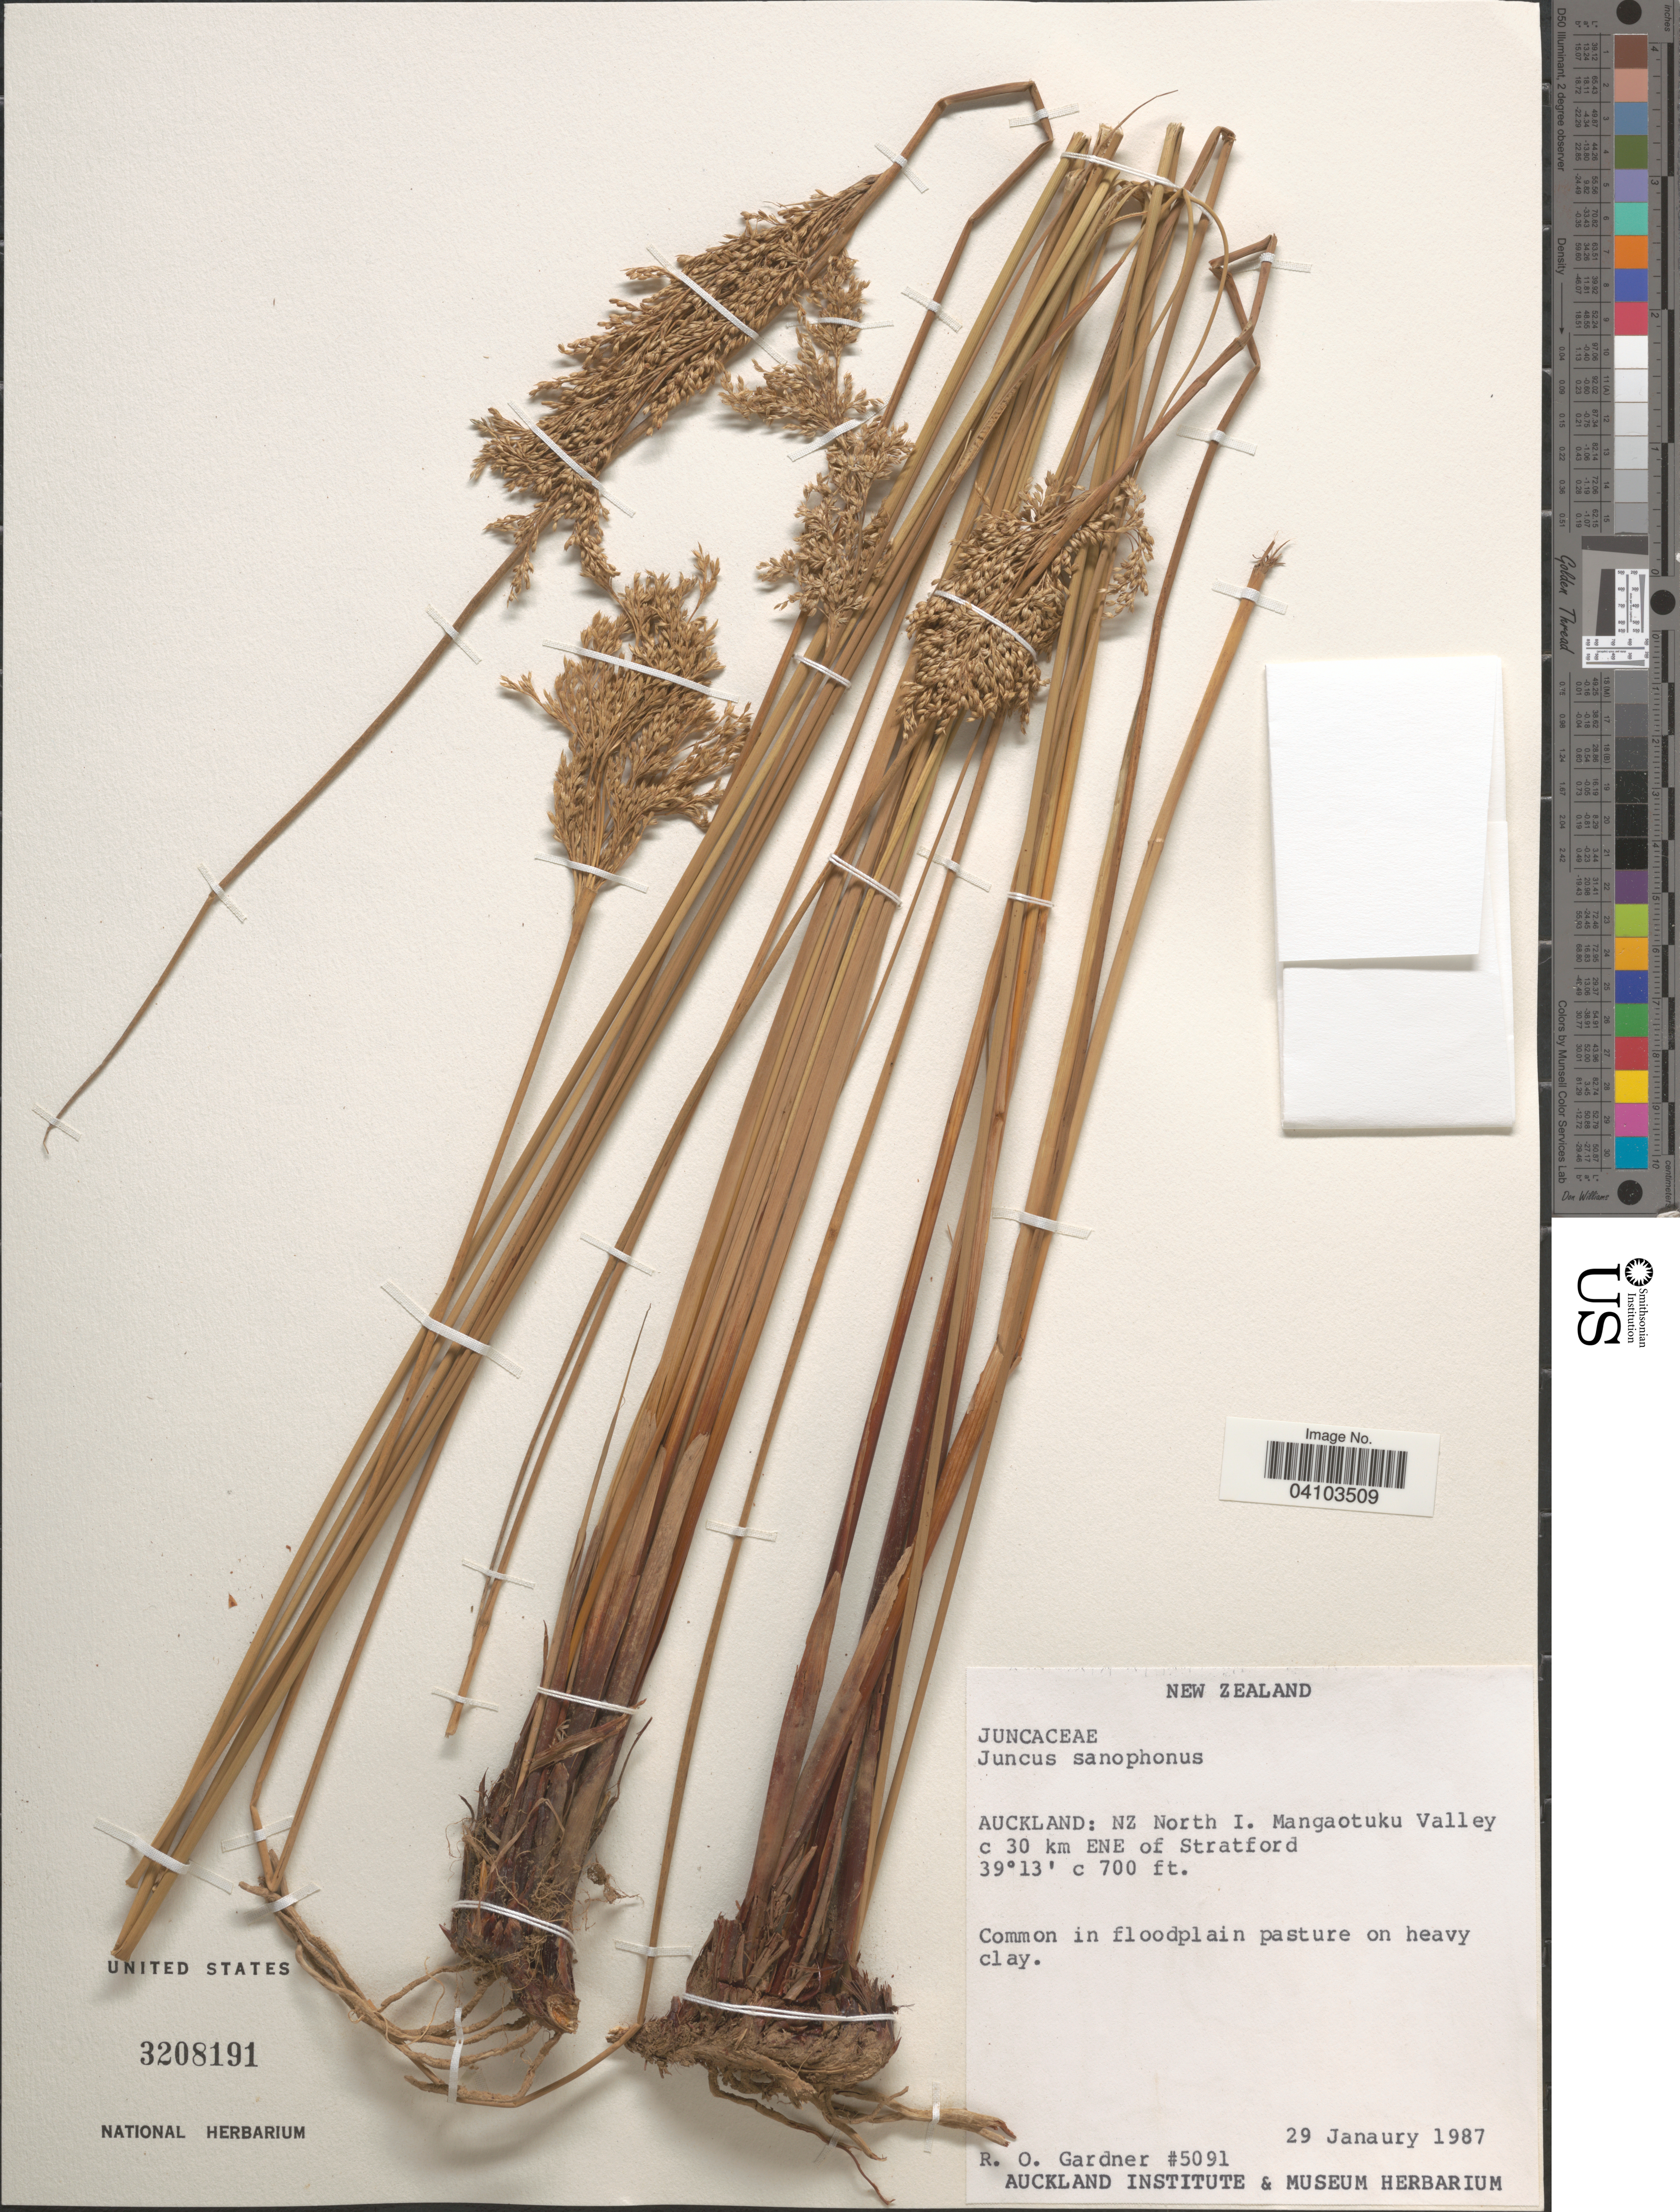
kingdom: Plantae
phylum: Tracheophyta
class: Liliopsida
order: Poales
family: Juncaceae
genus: Juncus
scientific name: Juncus sarophorus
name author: L.A.S. Johnson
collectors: R. O. Gardner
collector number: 5091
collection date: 1987-01-29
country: New Zealand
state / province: Auckland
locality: North I. Mangaotuku Valley c 30 km ENE of Stratford.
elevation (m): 213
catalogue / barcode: US 3208191